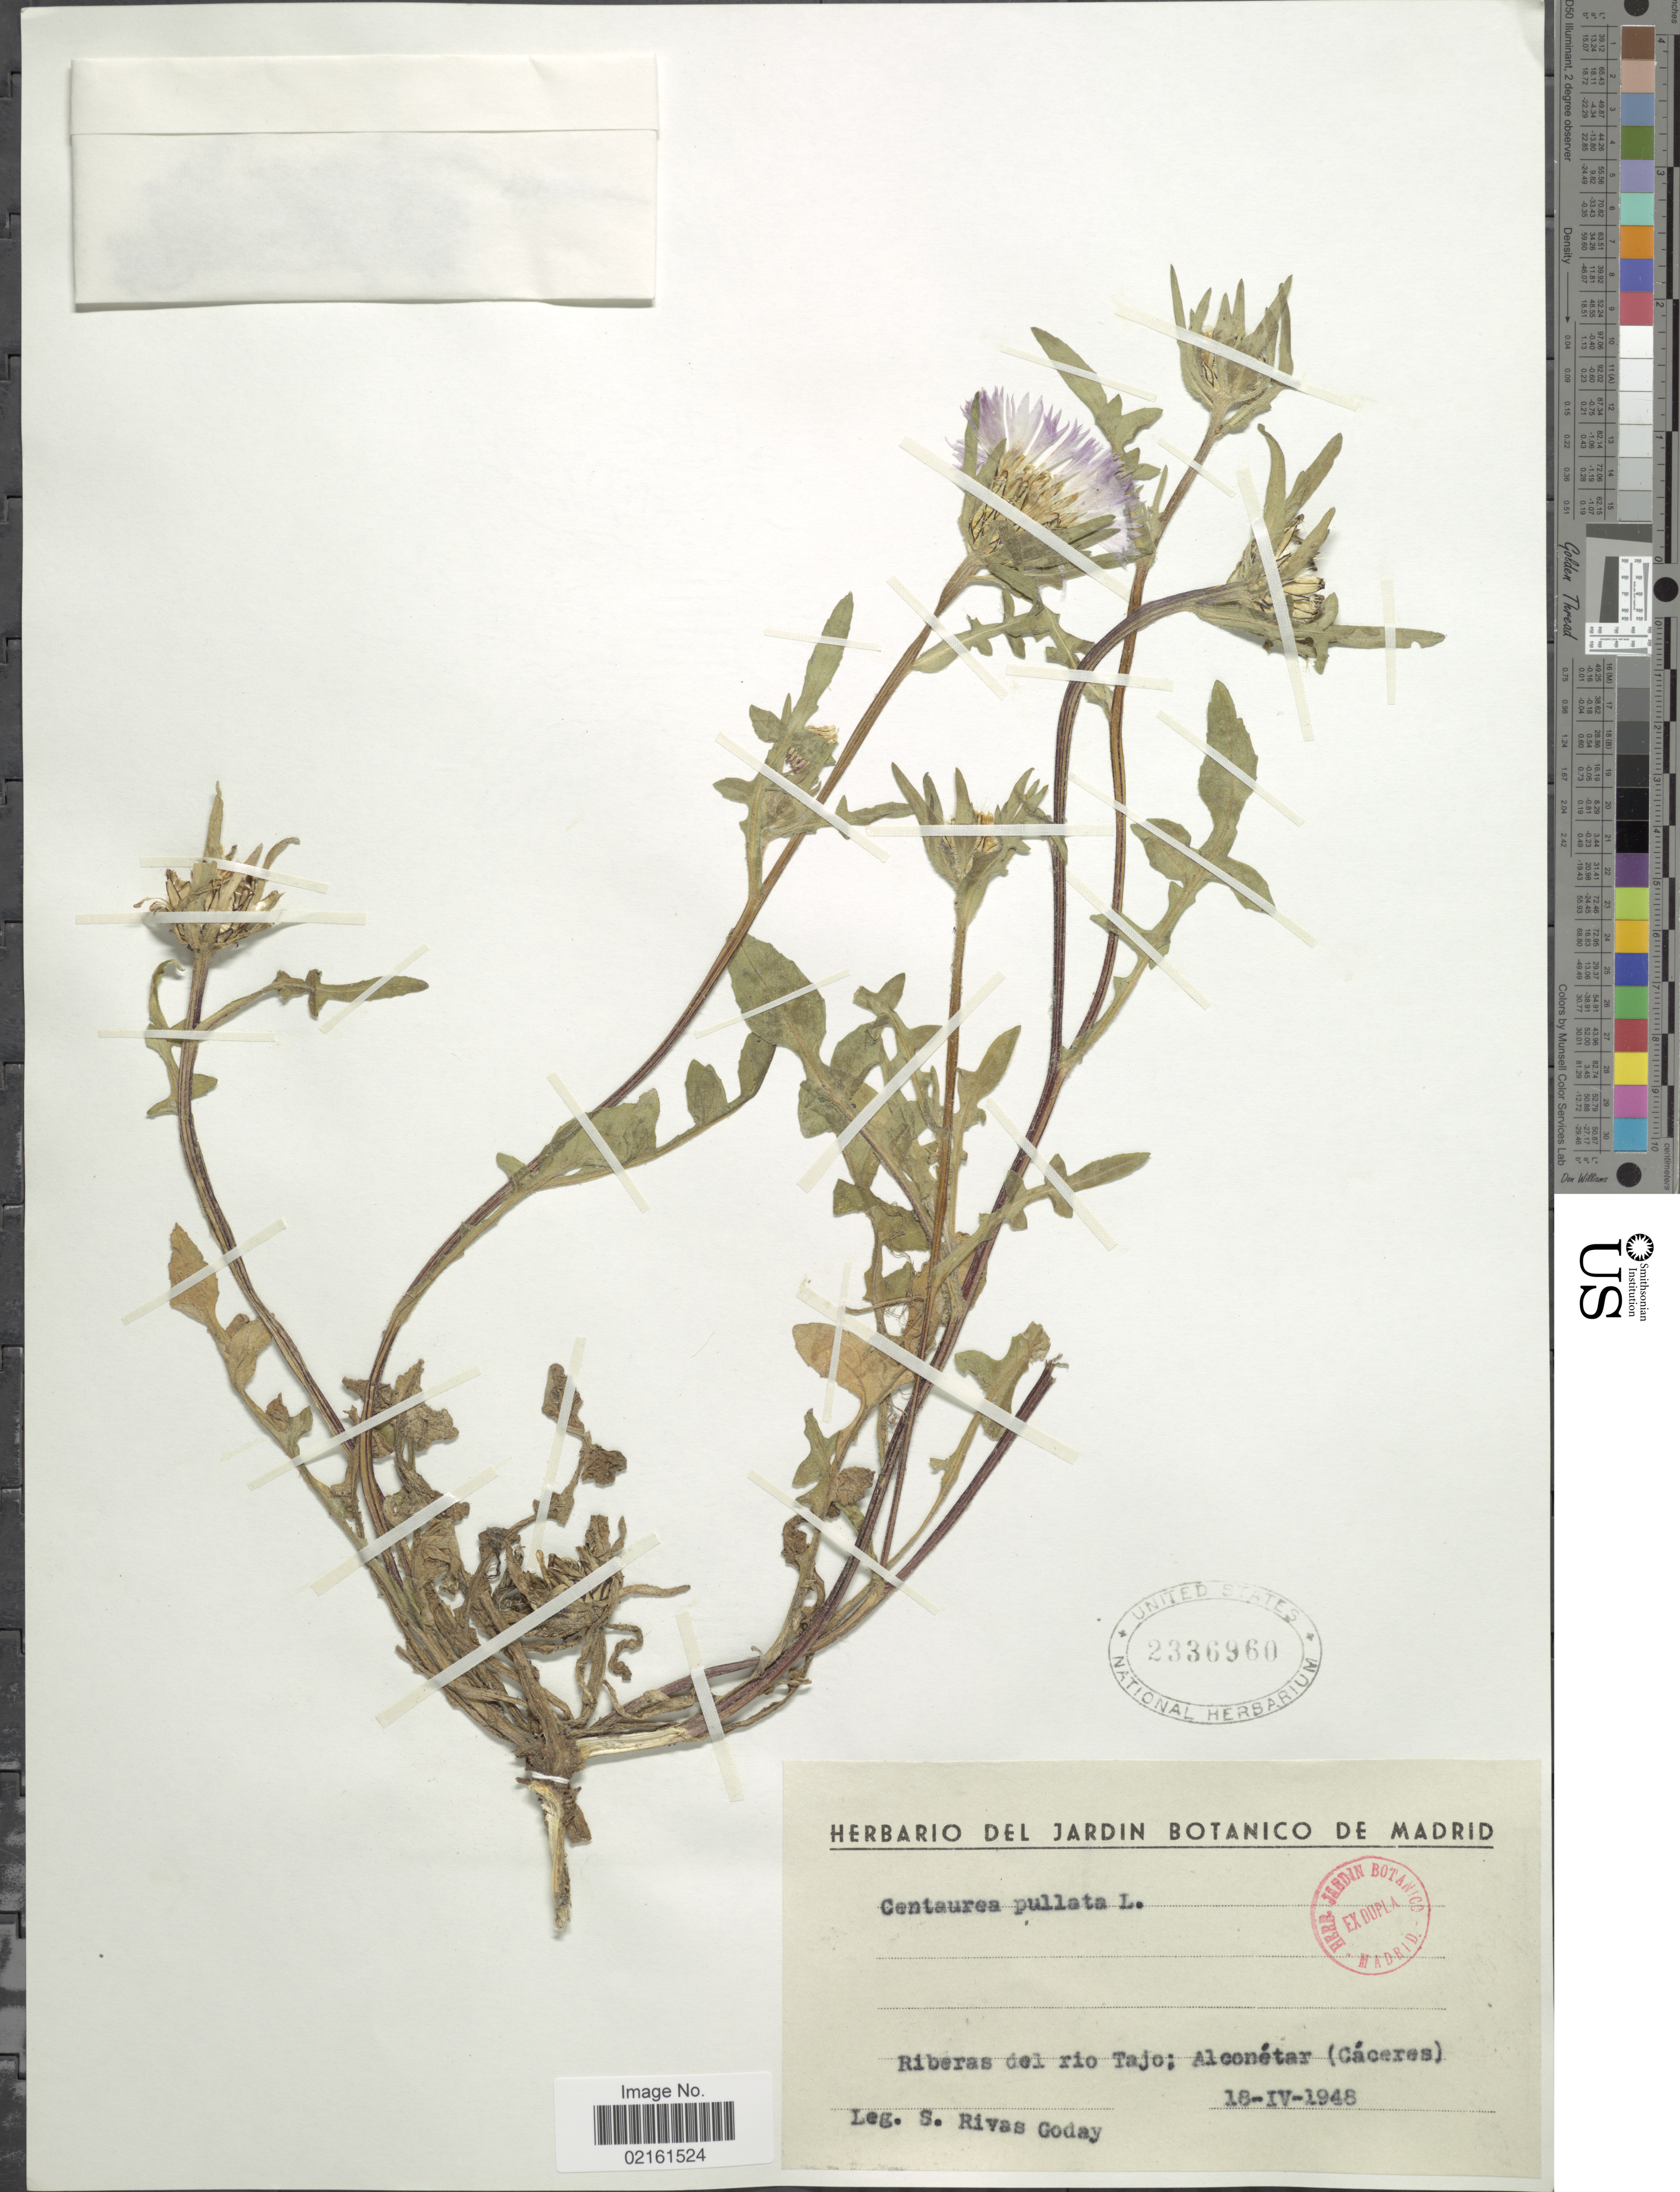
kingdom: Plantae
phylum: Tracheophyta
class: Magnoliopsida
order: Asterales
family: Asteraceae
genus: Centaurea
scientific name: Centaurea pullata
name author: L.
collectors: S. Goday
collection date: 1948-04-18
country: Spain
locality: Riberas del rio Tajo, Alconetar (Caceres)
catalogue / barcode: US 2336960